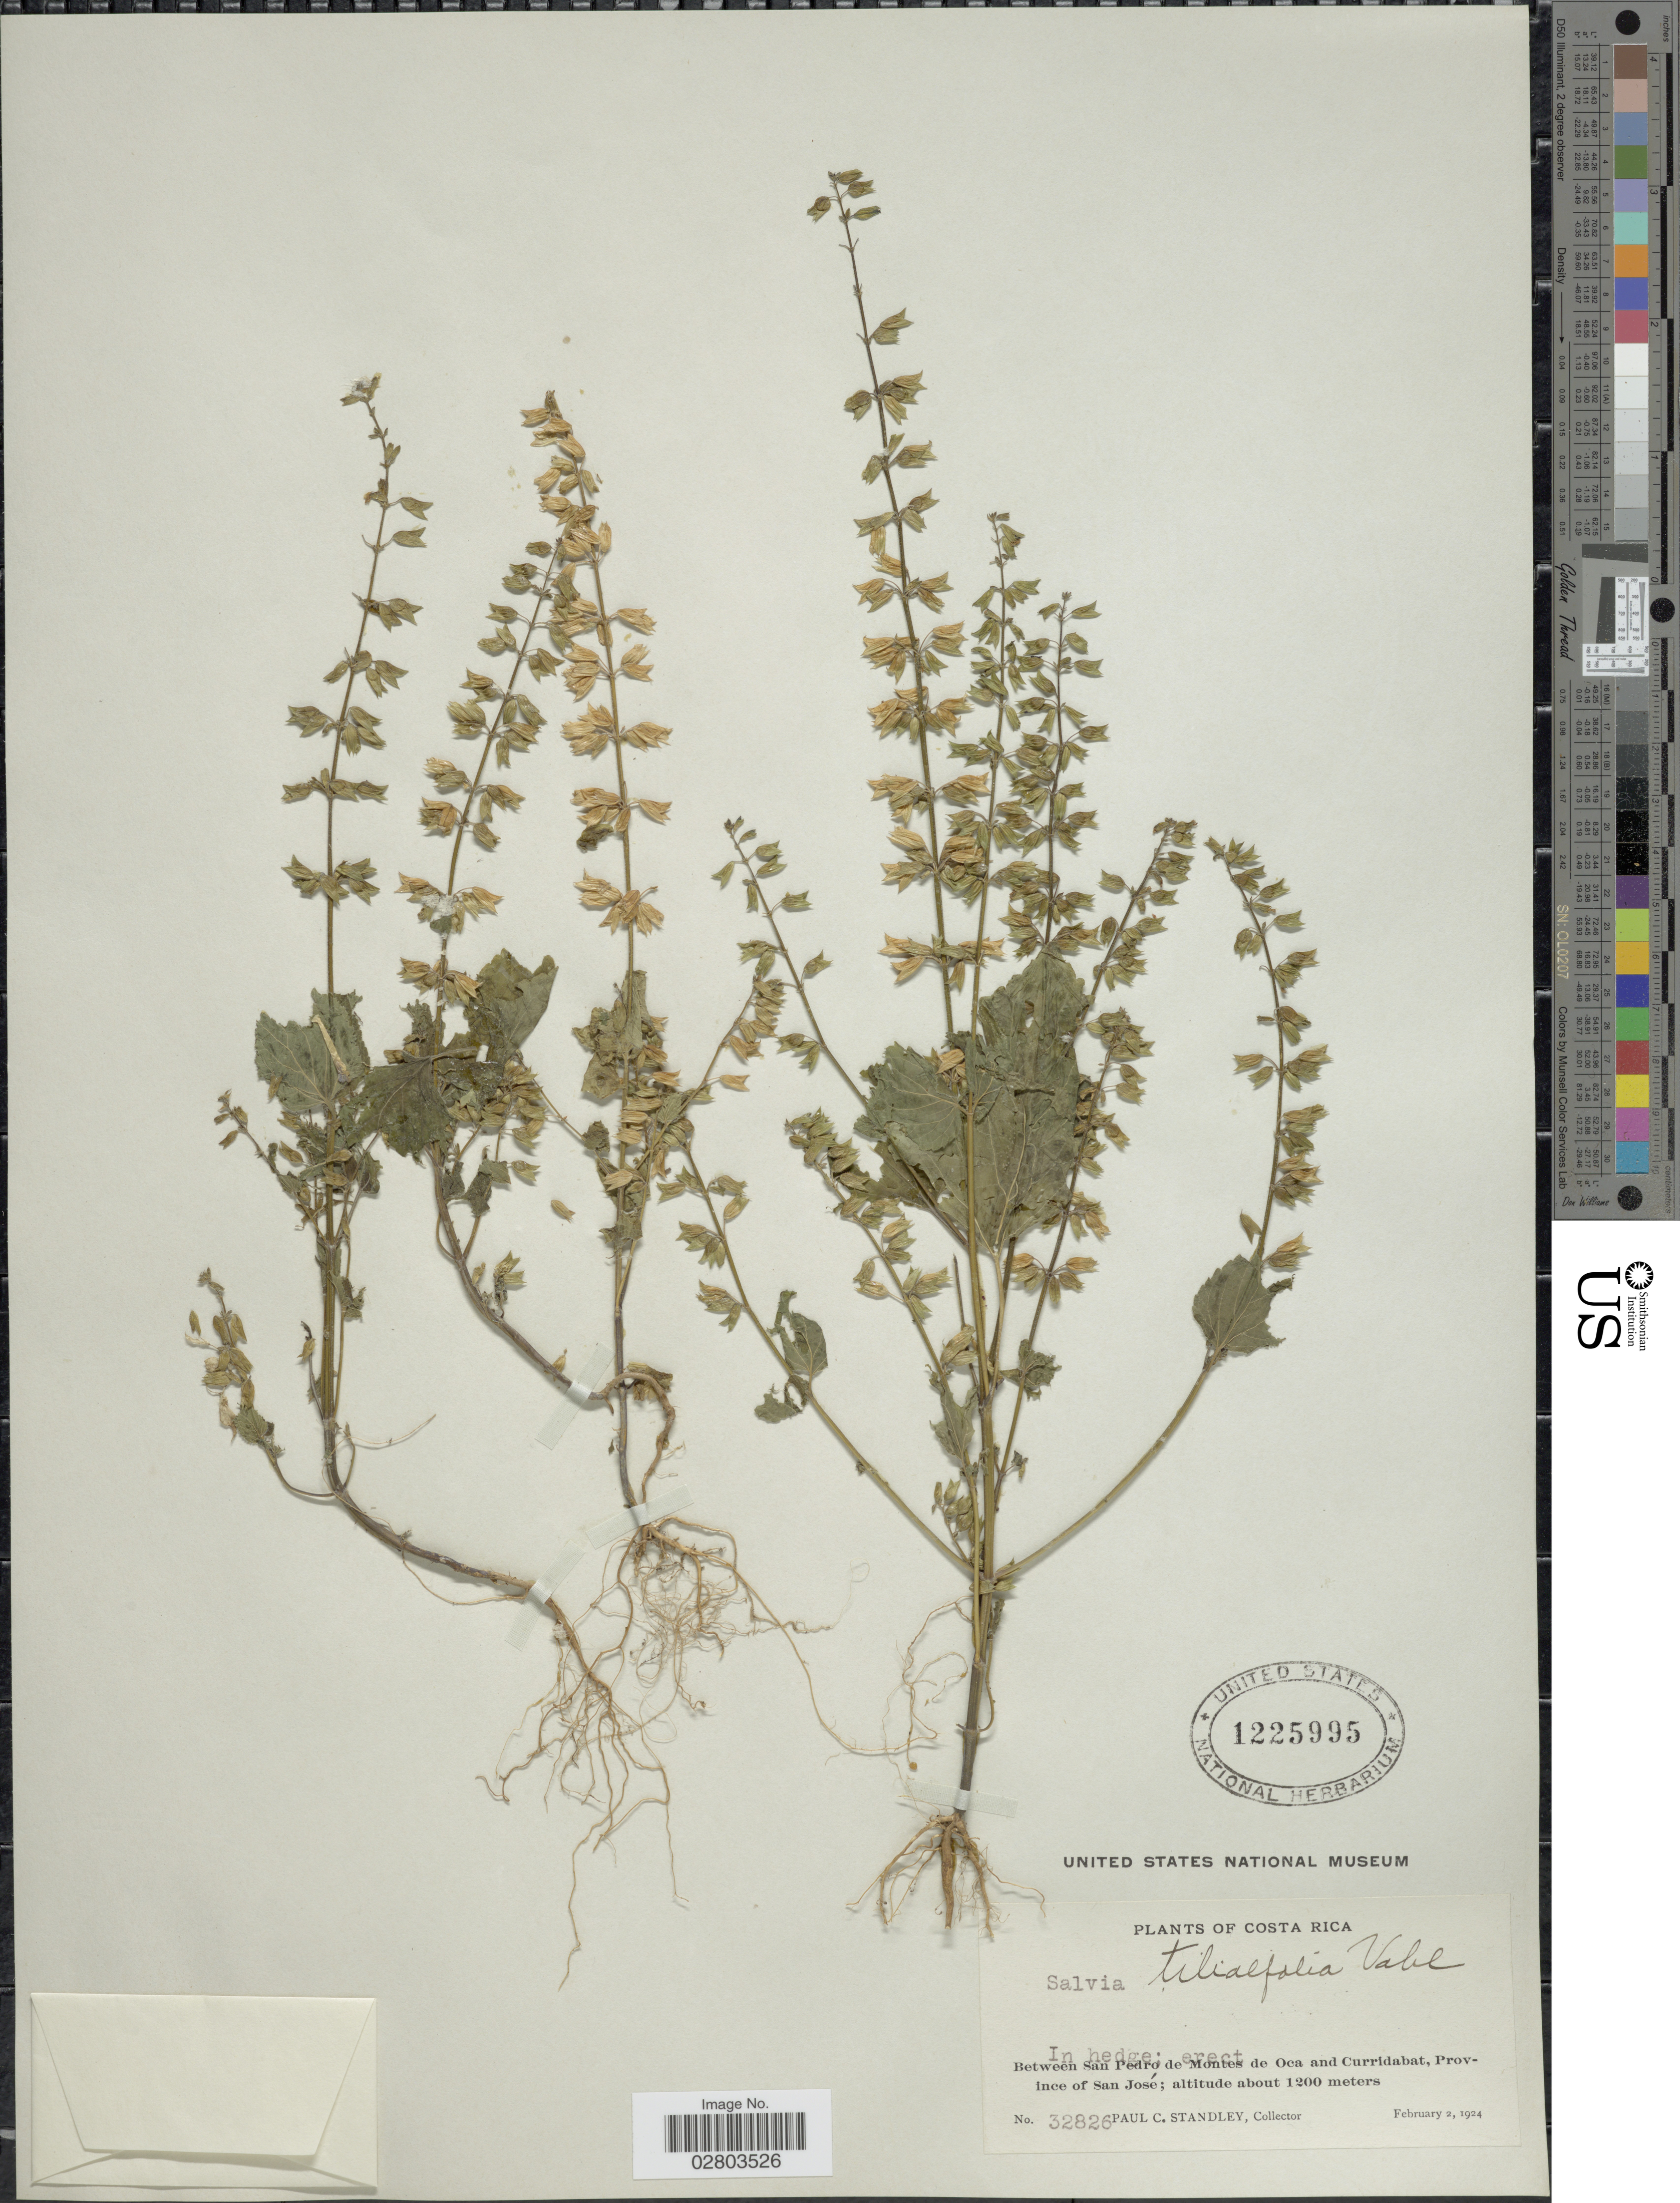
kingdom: Plantae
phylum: Tracheophyta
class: Magnoliopsida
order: Lamiales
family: Lamiaceae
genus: Salvia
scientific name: Salvia tiliifolia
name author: Vahl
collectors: P. C. Standley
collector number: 32826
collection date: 1924-02-02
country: Costa Rica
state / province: San José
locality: Between San Pedro de Montes de Oca and Curridabat.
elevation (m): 1200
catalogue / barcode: US 1225995